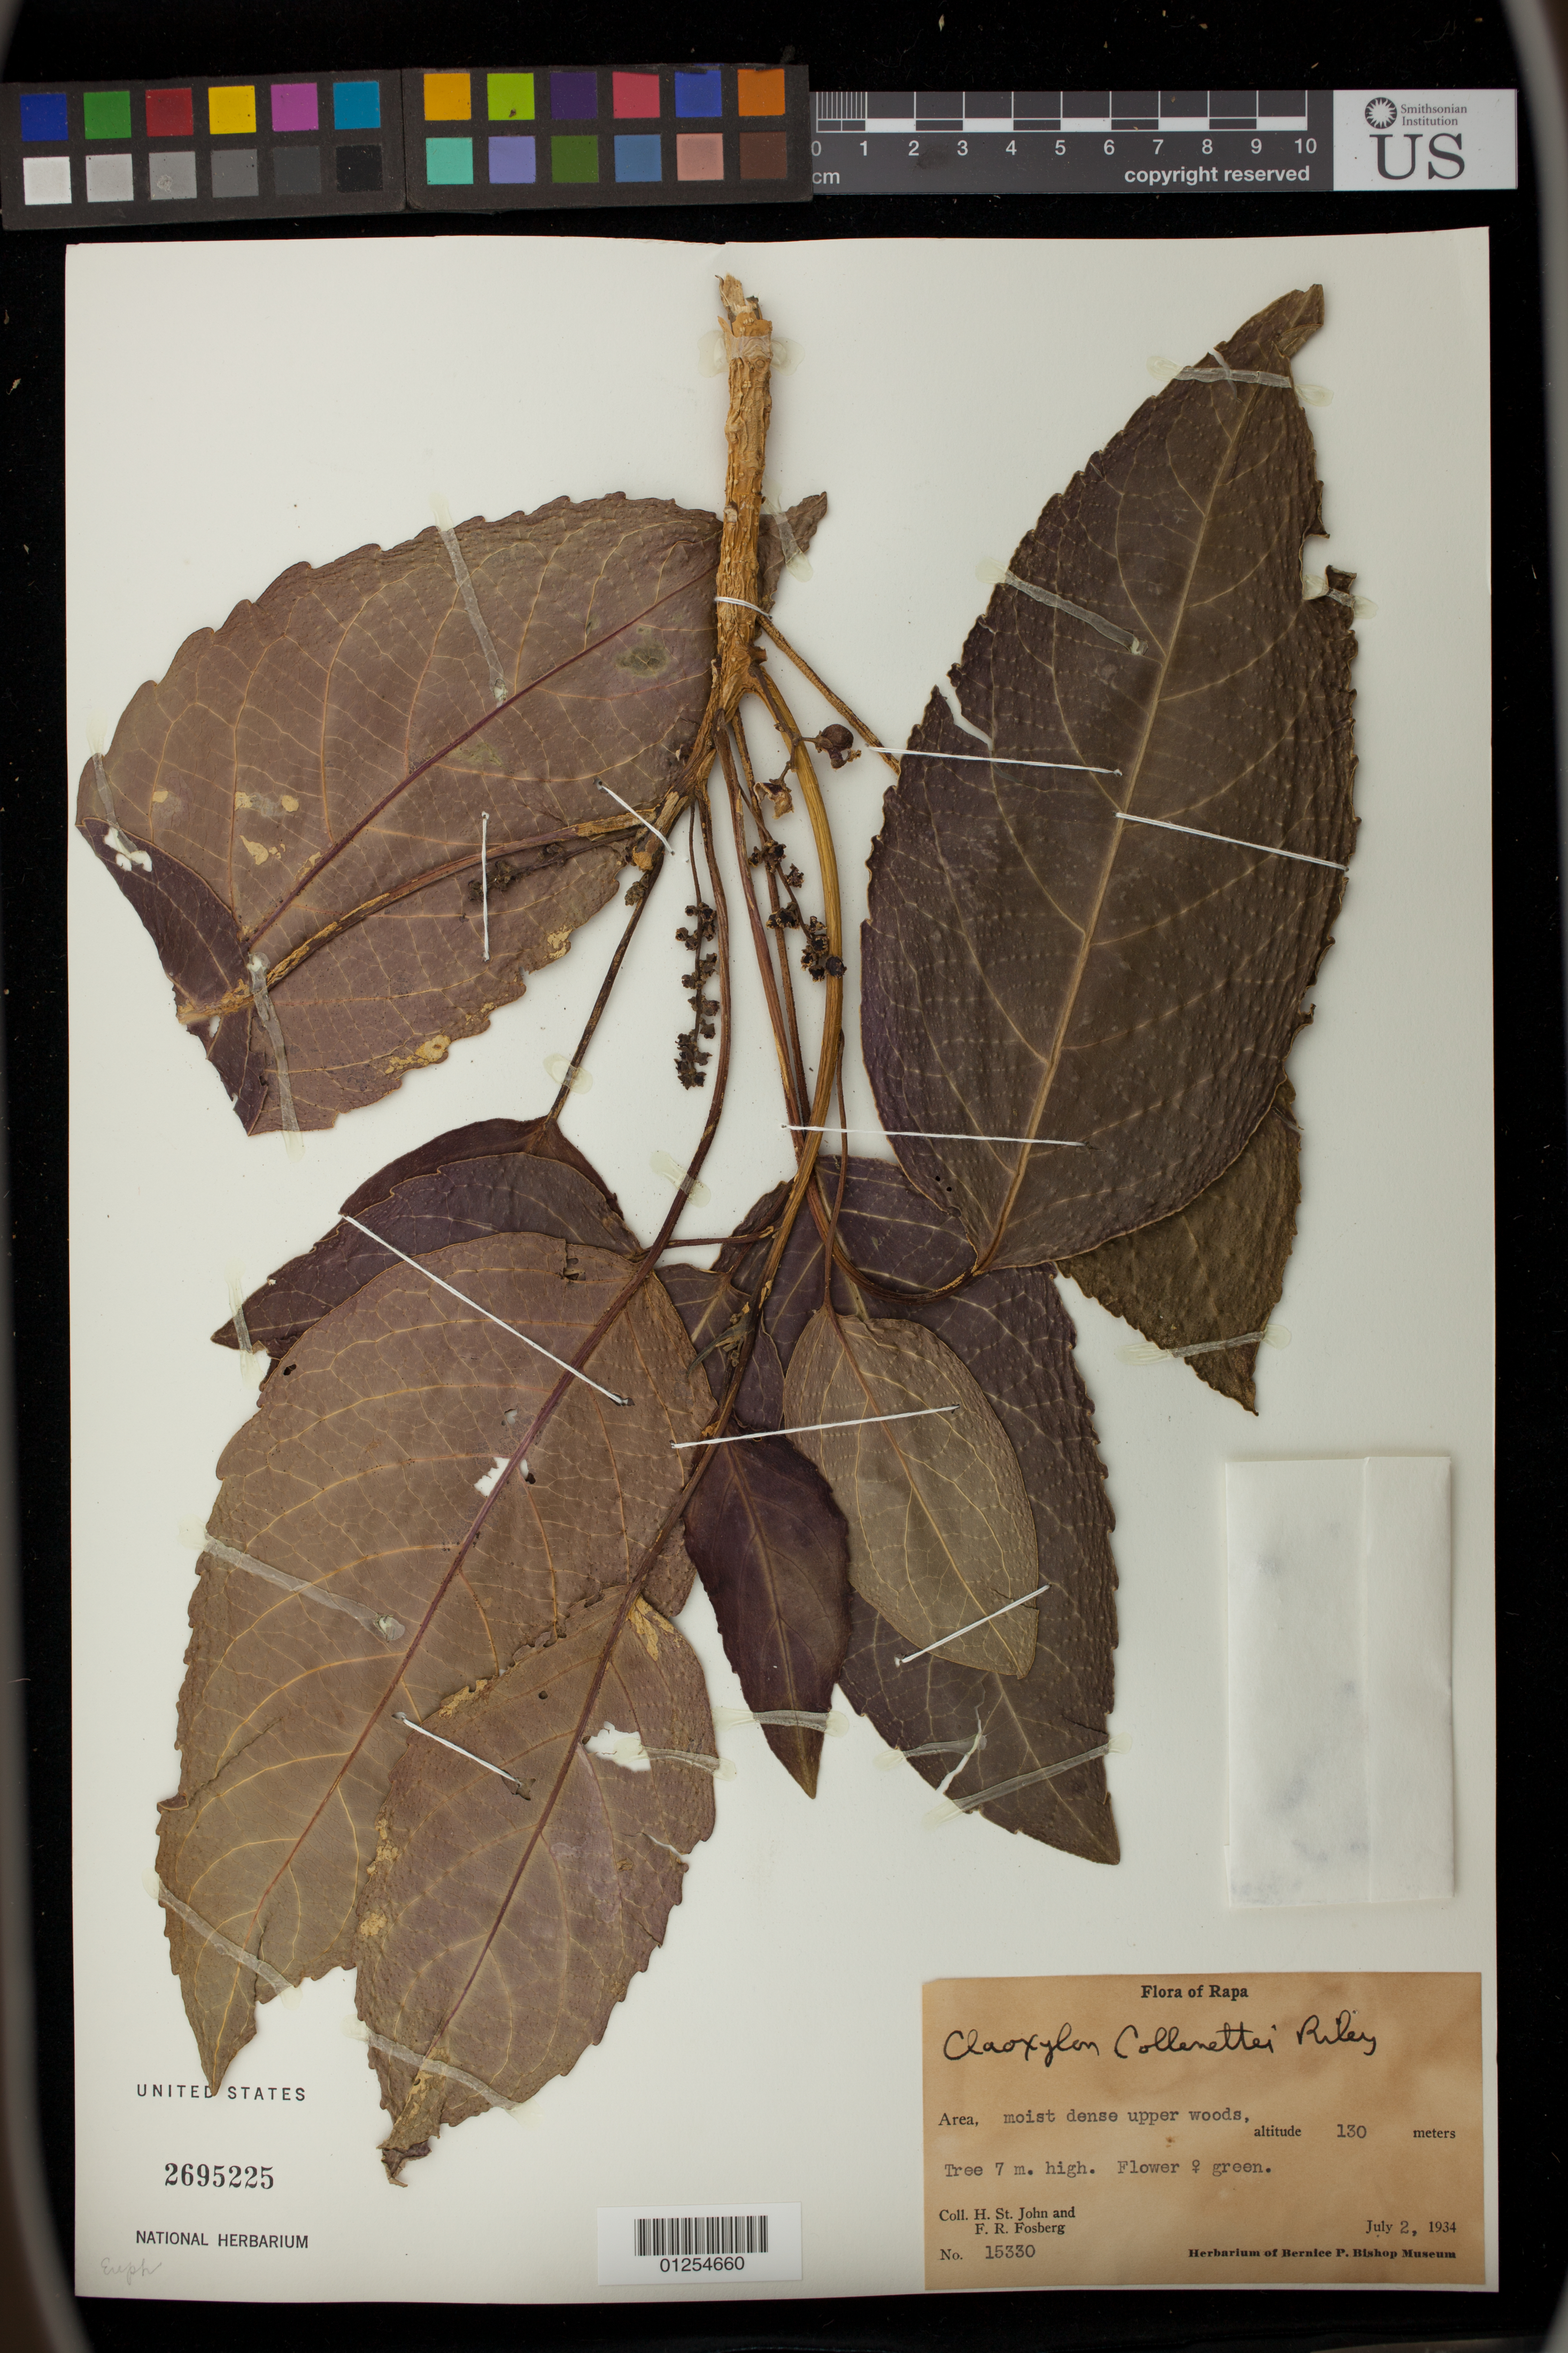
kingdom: Plantae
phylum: Tracheophyta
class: Magnoliopsida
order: Malpighiales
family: Euphorbiaceae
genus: Claoxylon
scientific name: Claoxylon collenettei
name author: Riley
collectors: H. St. John & F. R. Fosberg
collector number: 15330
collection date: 1934-07-02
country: French Polynesia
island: Rapa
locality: Rapa, moist dense upper woods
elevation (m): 130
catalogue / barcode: US 2695225